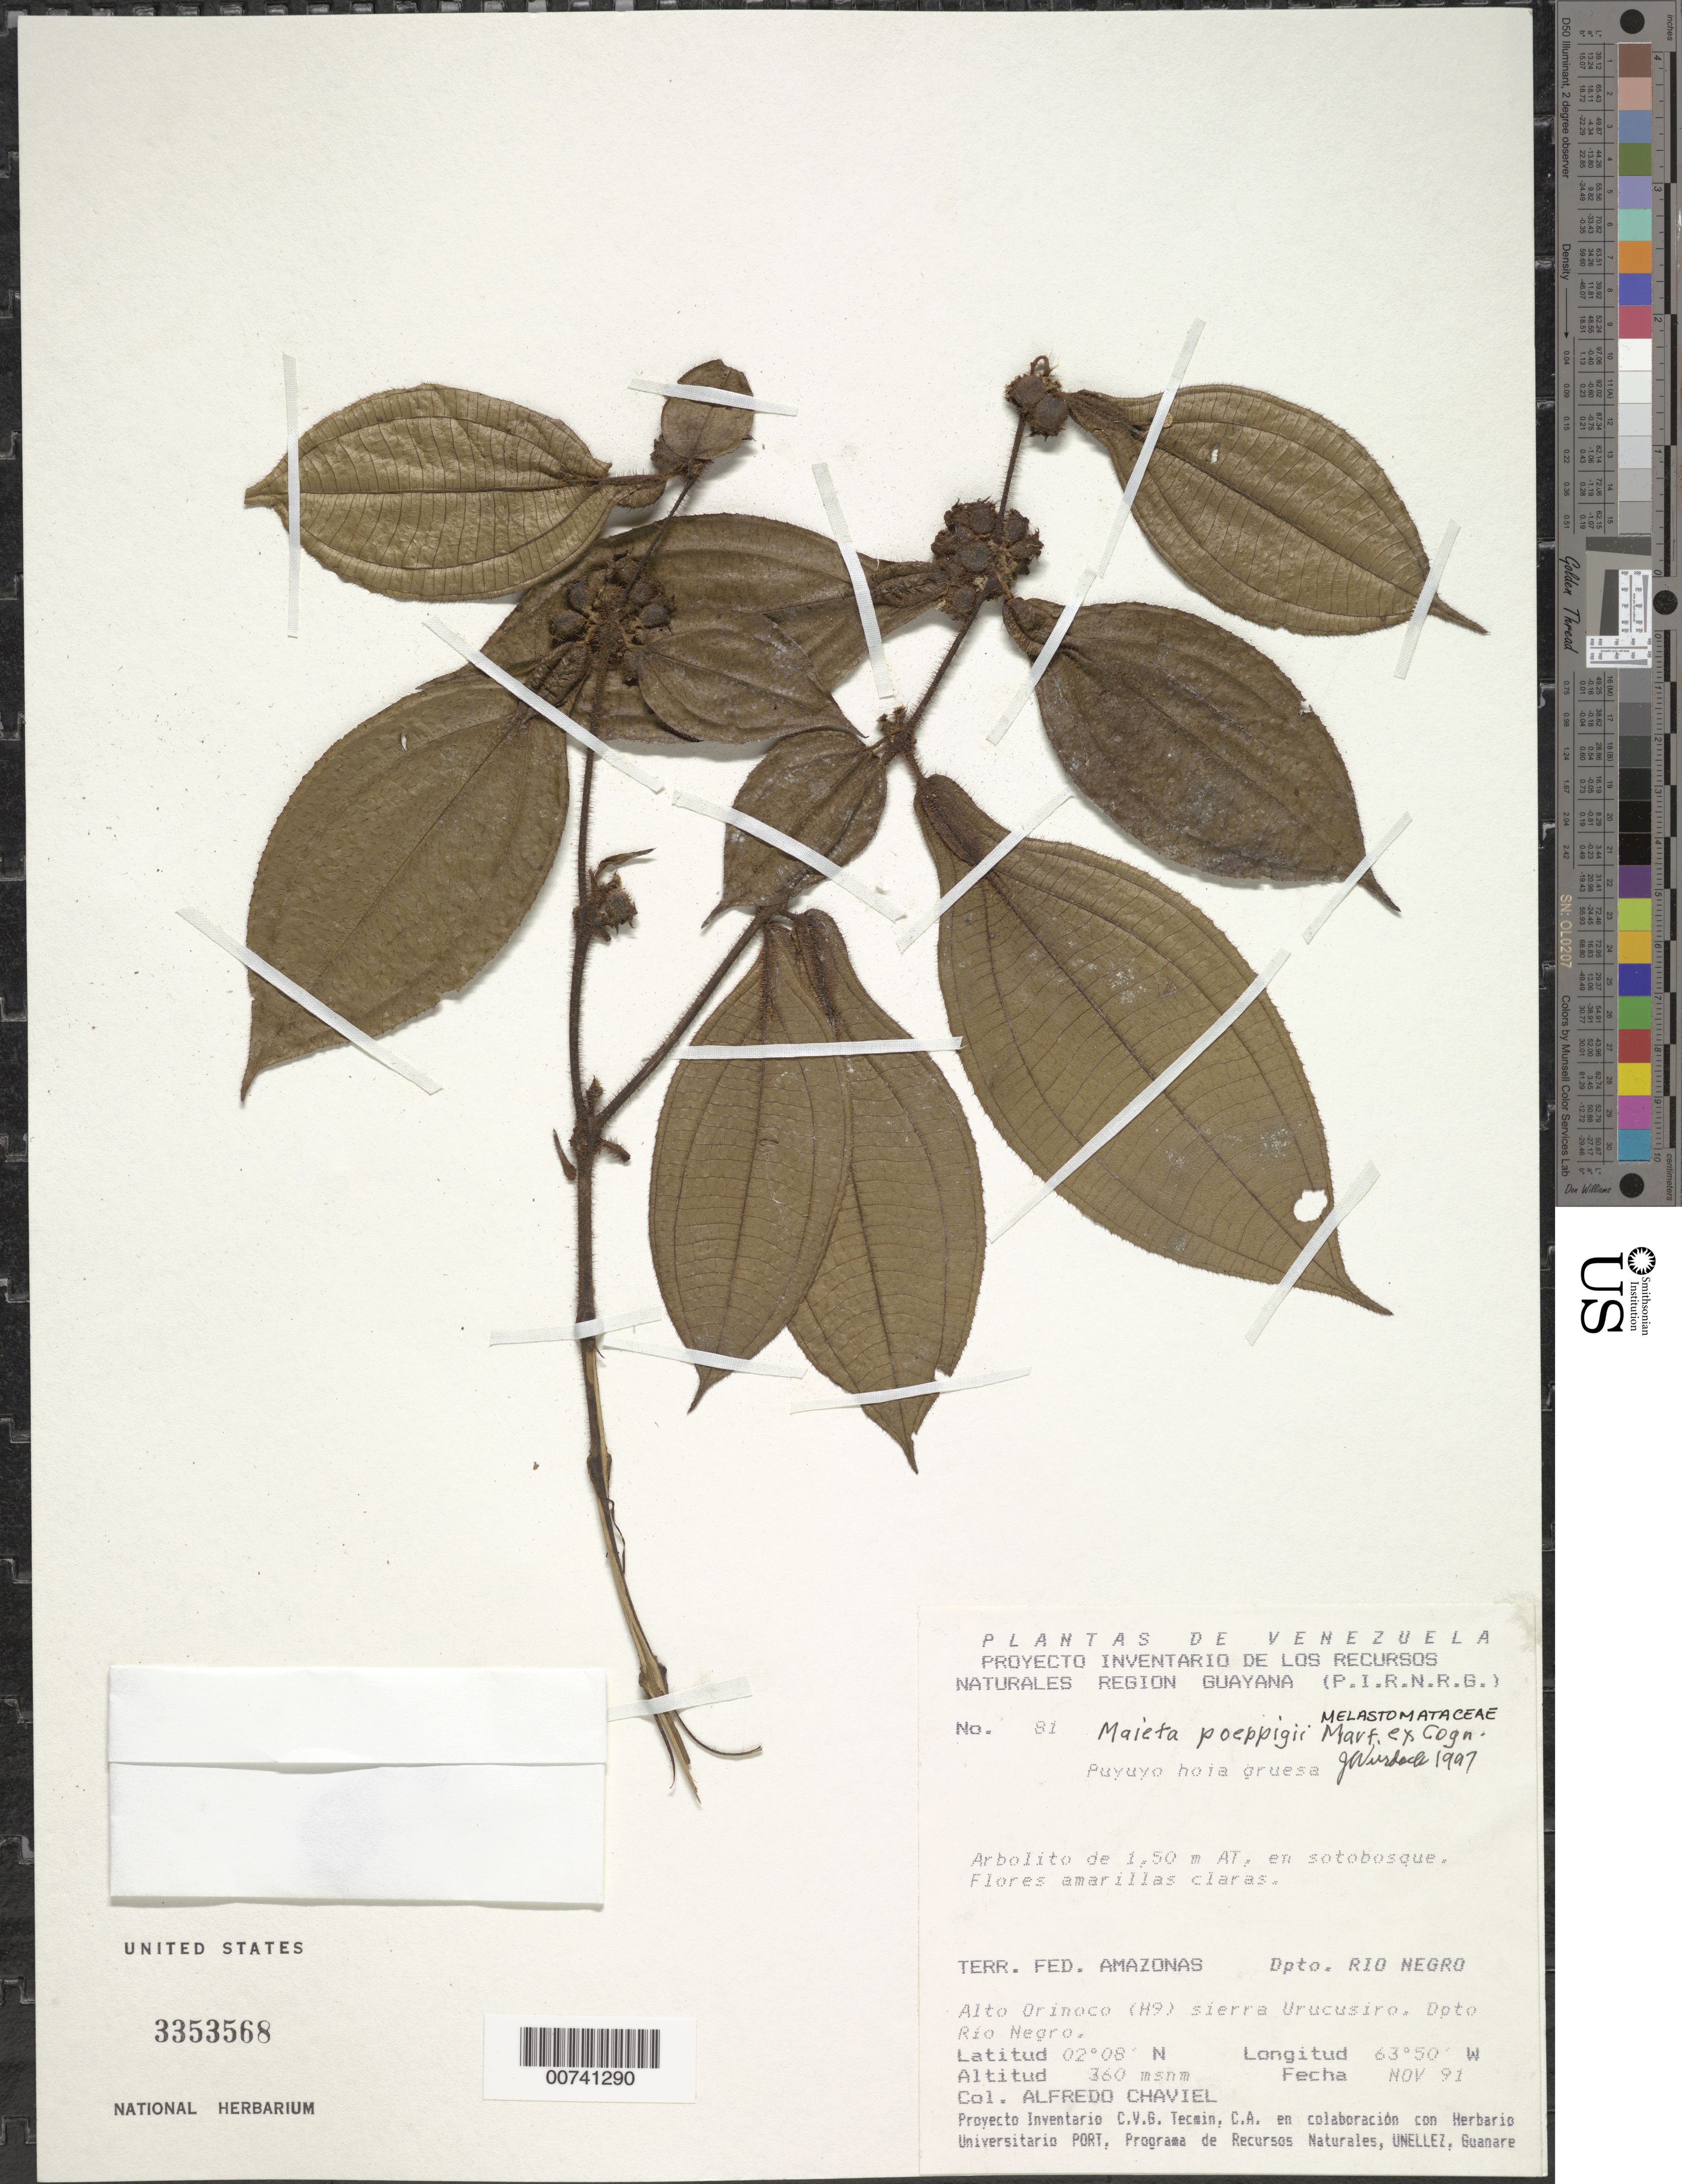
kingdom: Plantae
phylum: Tracheophyta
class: Magnoliopsida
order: Myrtales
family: Melastomataceae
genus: Maieta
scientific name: Maieta poeppigii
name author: Mart. ex Cogn.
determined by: Wurdack, John J., (US), US (UNITED STATES)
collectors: A. Chaviel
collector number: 81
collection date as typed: Nov-91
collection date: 1991-11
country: Venezuela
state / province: Amazonas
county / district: Río Negro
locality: Alto Orinoco, H9, Sierra Urucsiro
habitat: Sotobosque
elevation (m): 360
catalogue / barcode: US 3353568